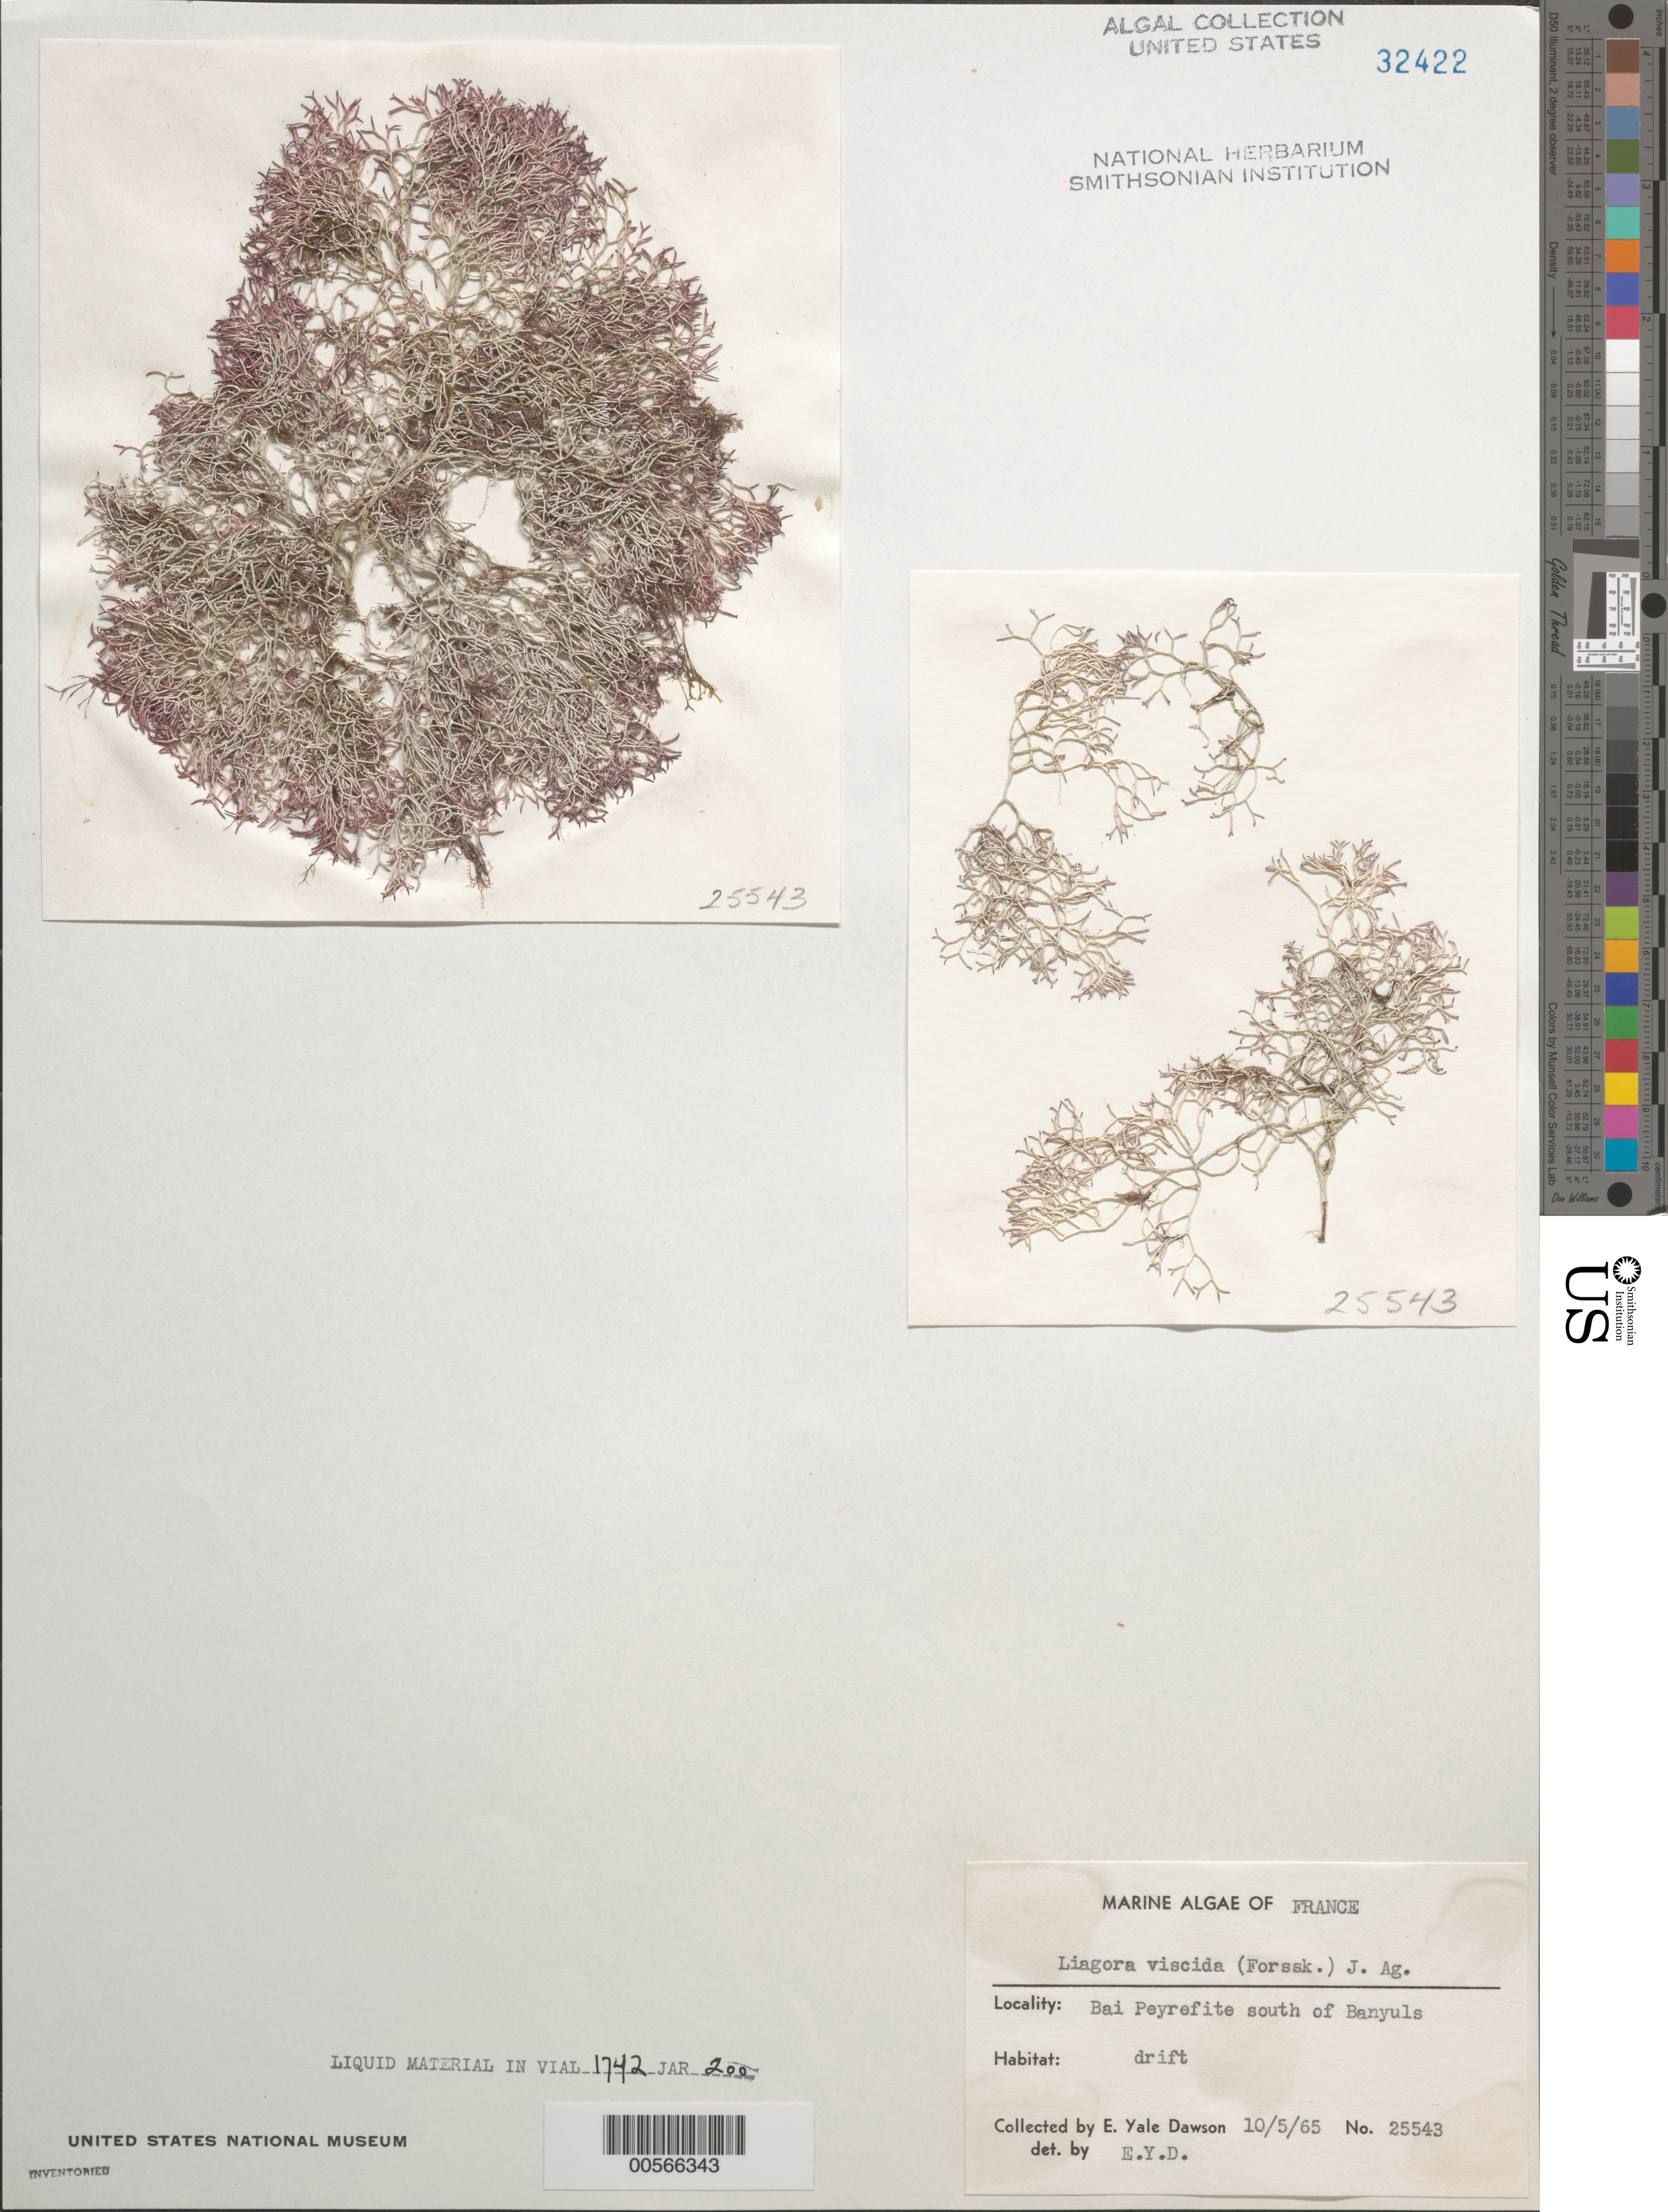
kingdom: Plantae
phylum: Rhodophyta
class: Florideophyceae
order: Nemaliales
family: Liagoraceae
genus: Liagora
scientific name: Liagora viscida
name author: (Forssk.) C. Agardh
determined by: Dawson, E. Y.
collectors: E. Y. Dawson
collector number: EYD 25543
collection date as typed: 05 Oct 1965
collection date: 1965-10-05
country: France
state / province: Occitanie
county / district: Pyrénées-Orientales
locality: Bai Peyrefite, south of Banyuls-sur-Mer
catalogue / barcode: US 32422